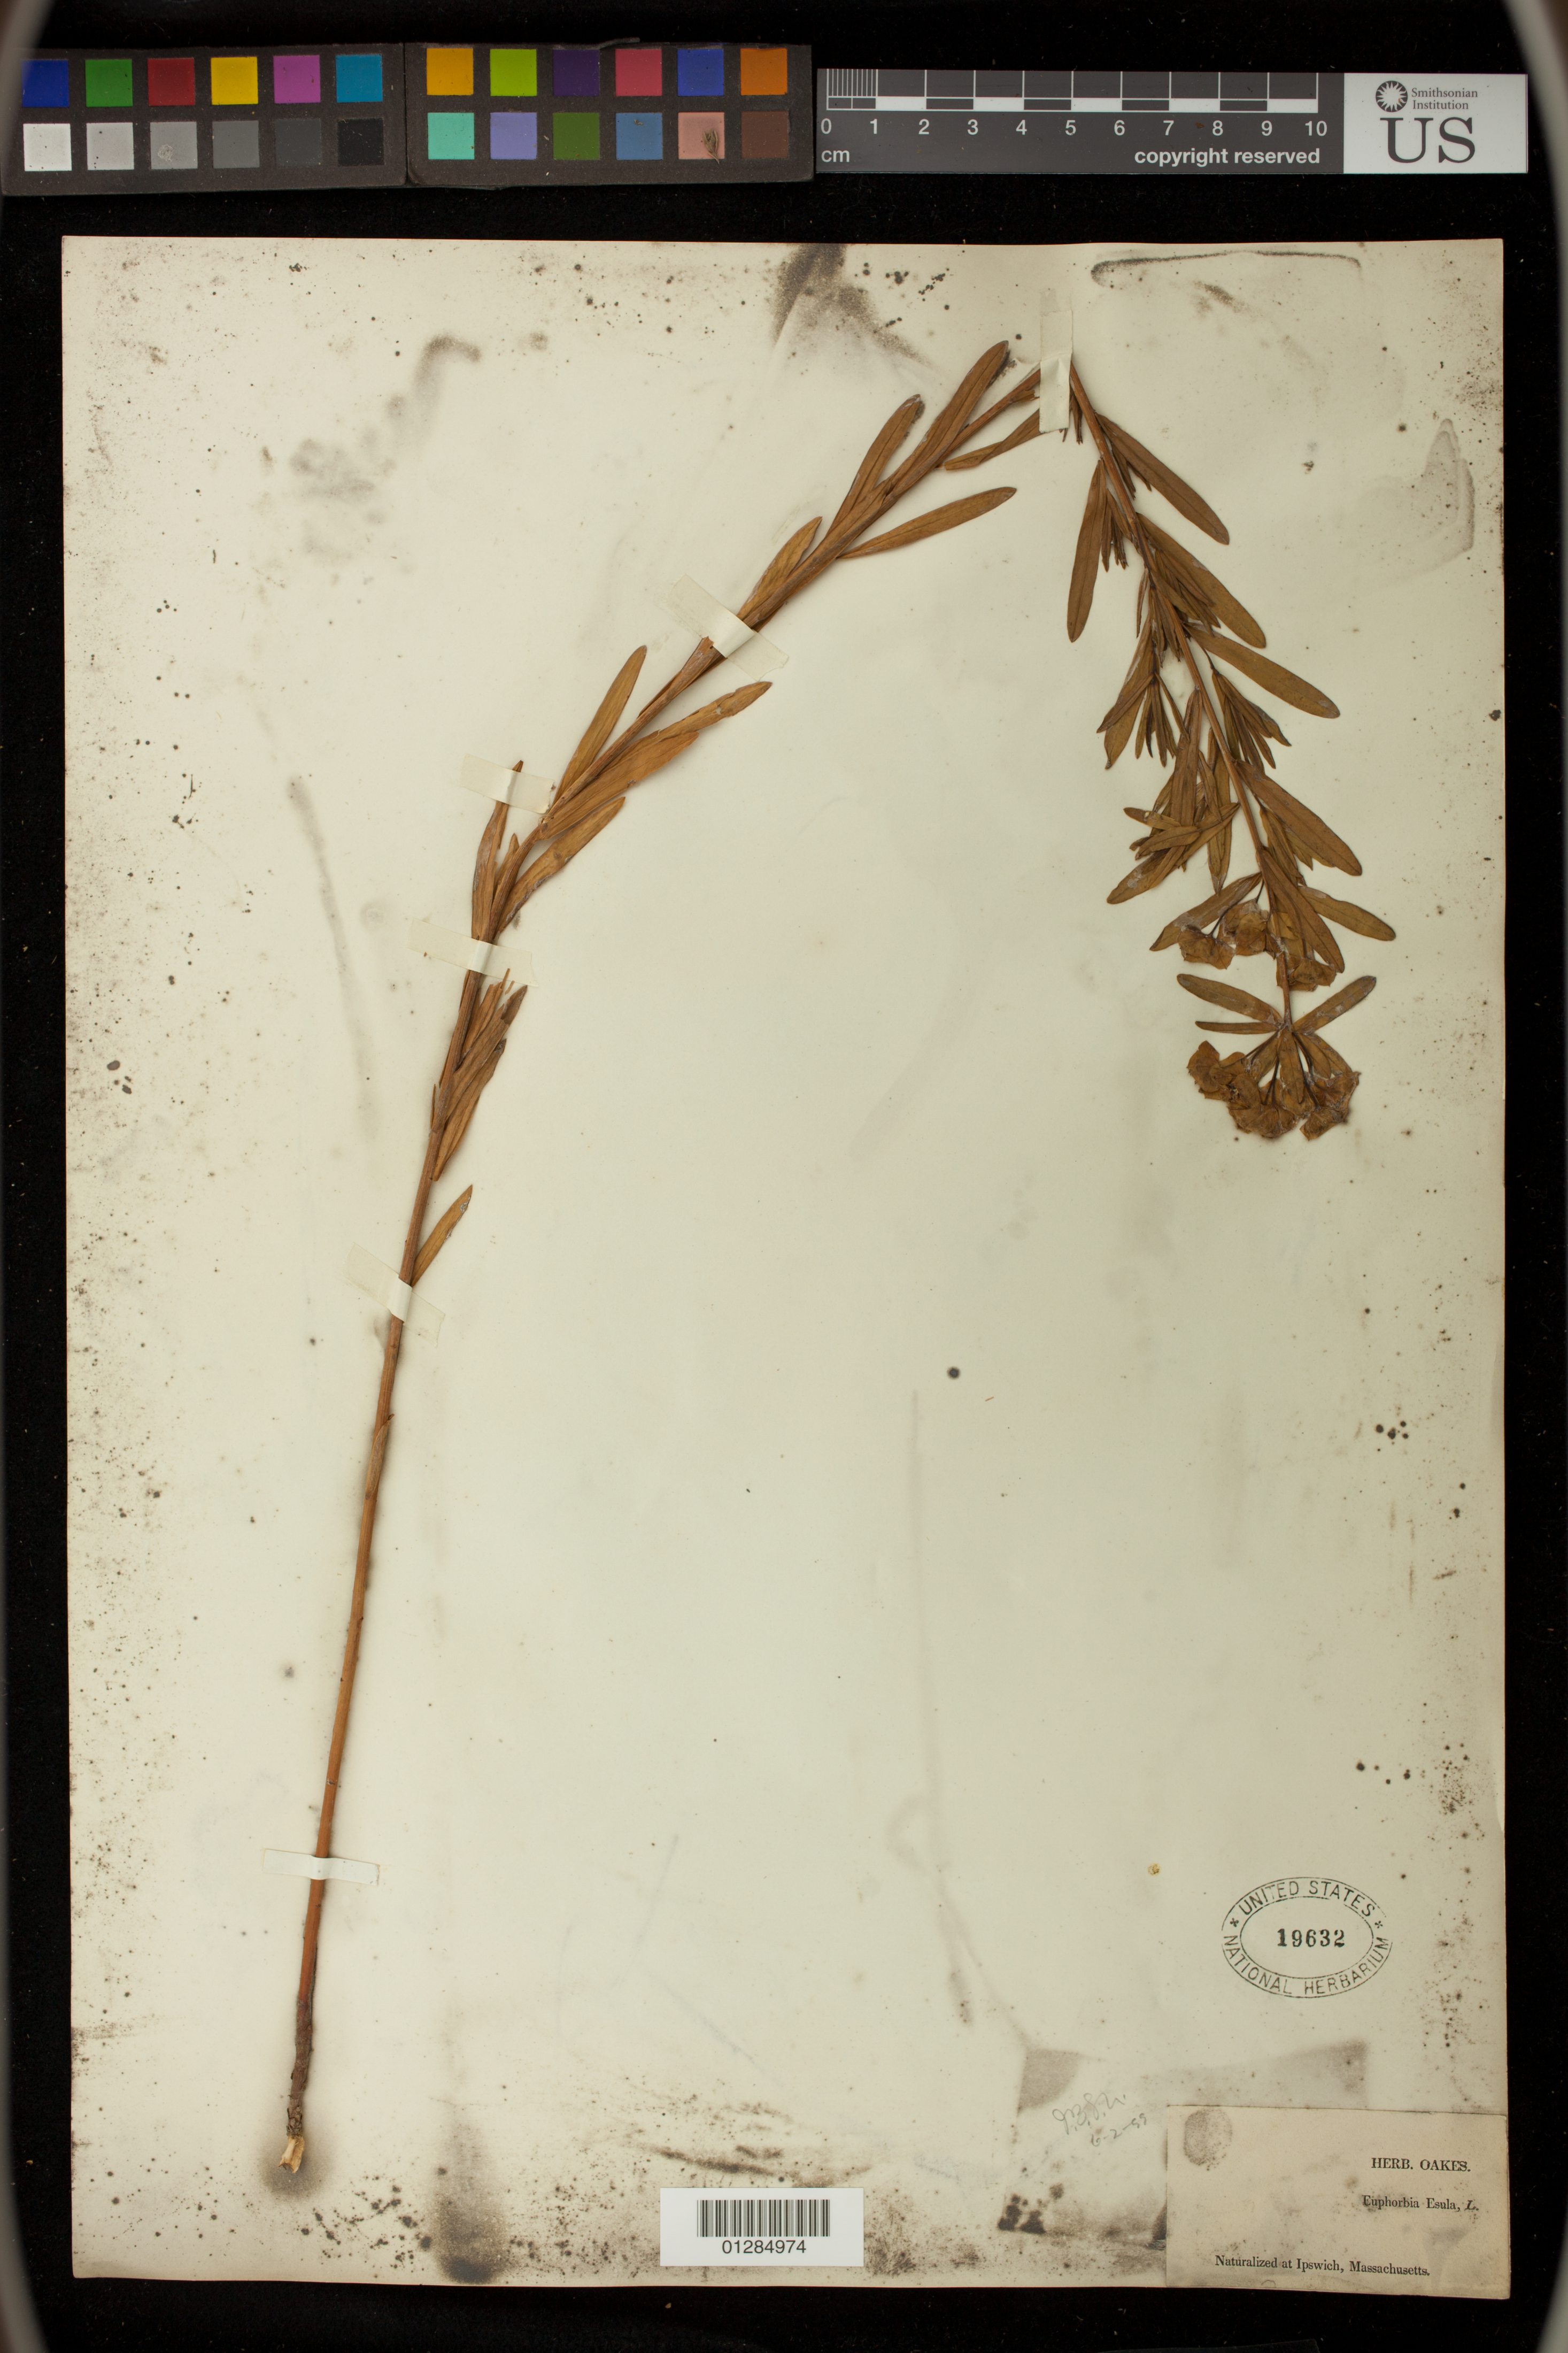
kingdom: Plantae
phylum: Tracheophyta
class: Magnoliopsida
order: Malpighiales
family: Euphorbiaceae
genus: Euphorbia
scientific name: Euphorbia esula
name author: L.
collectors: ex herb. Oakes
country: United States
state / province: Massachusetts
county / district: Essex County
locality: Ipswich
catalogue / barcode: US 19632